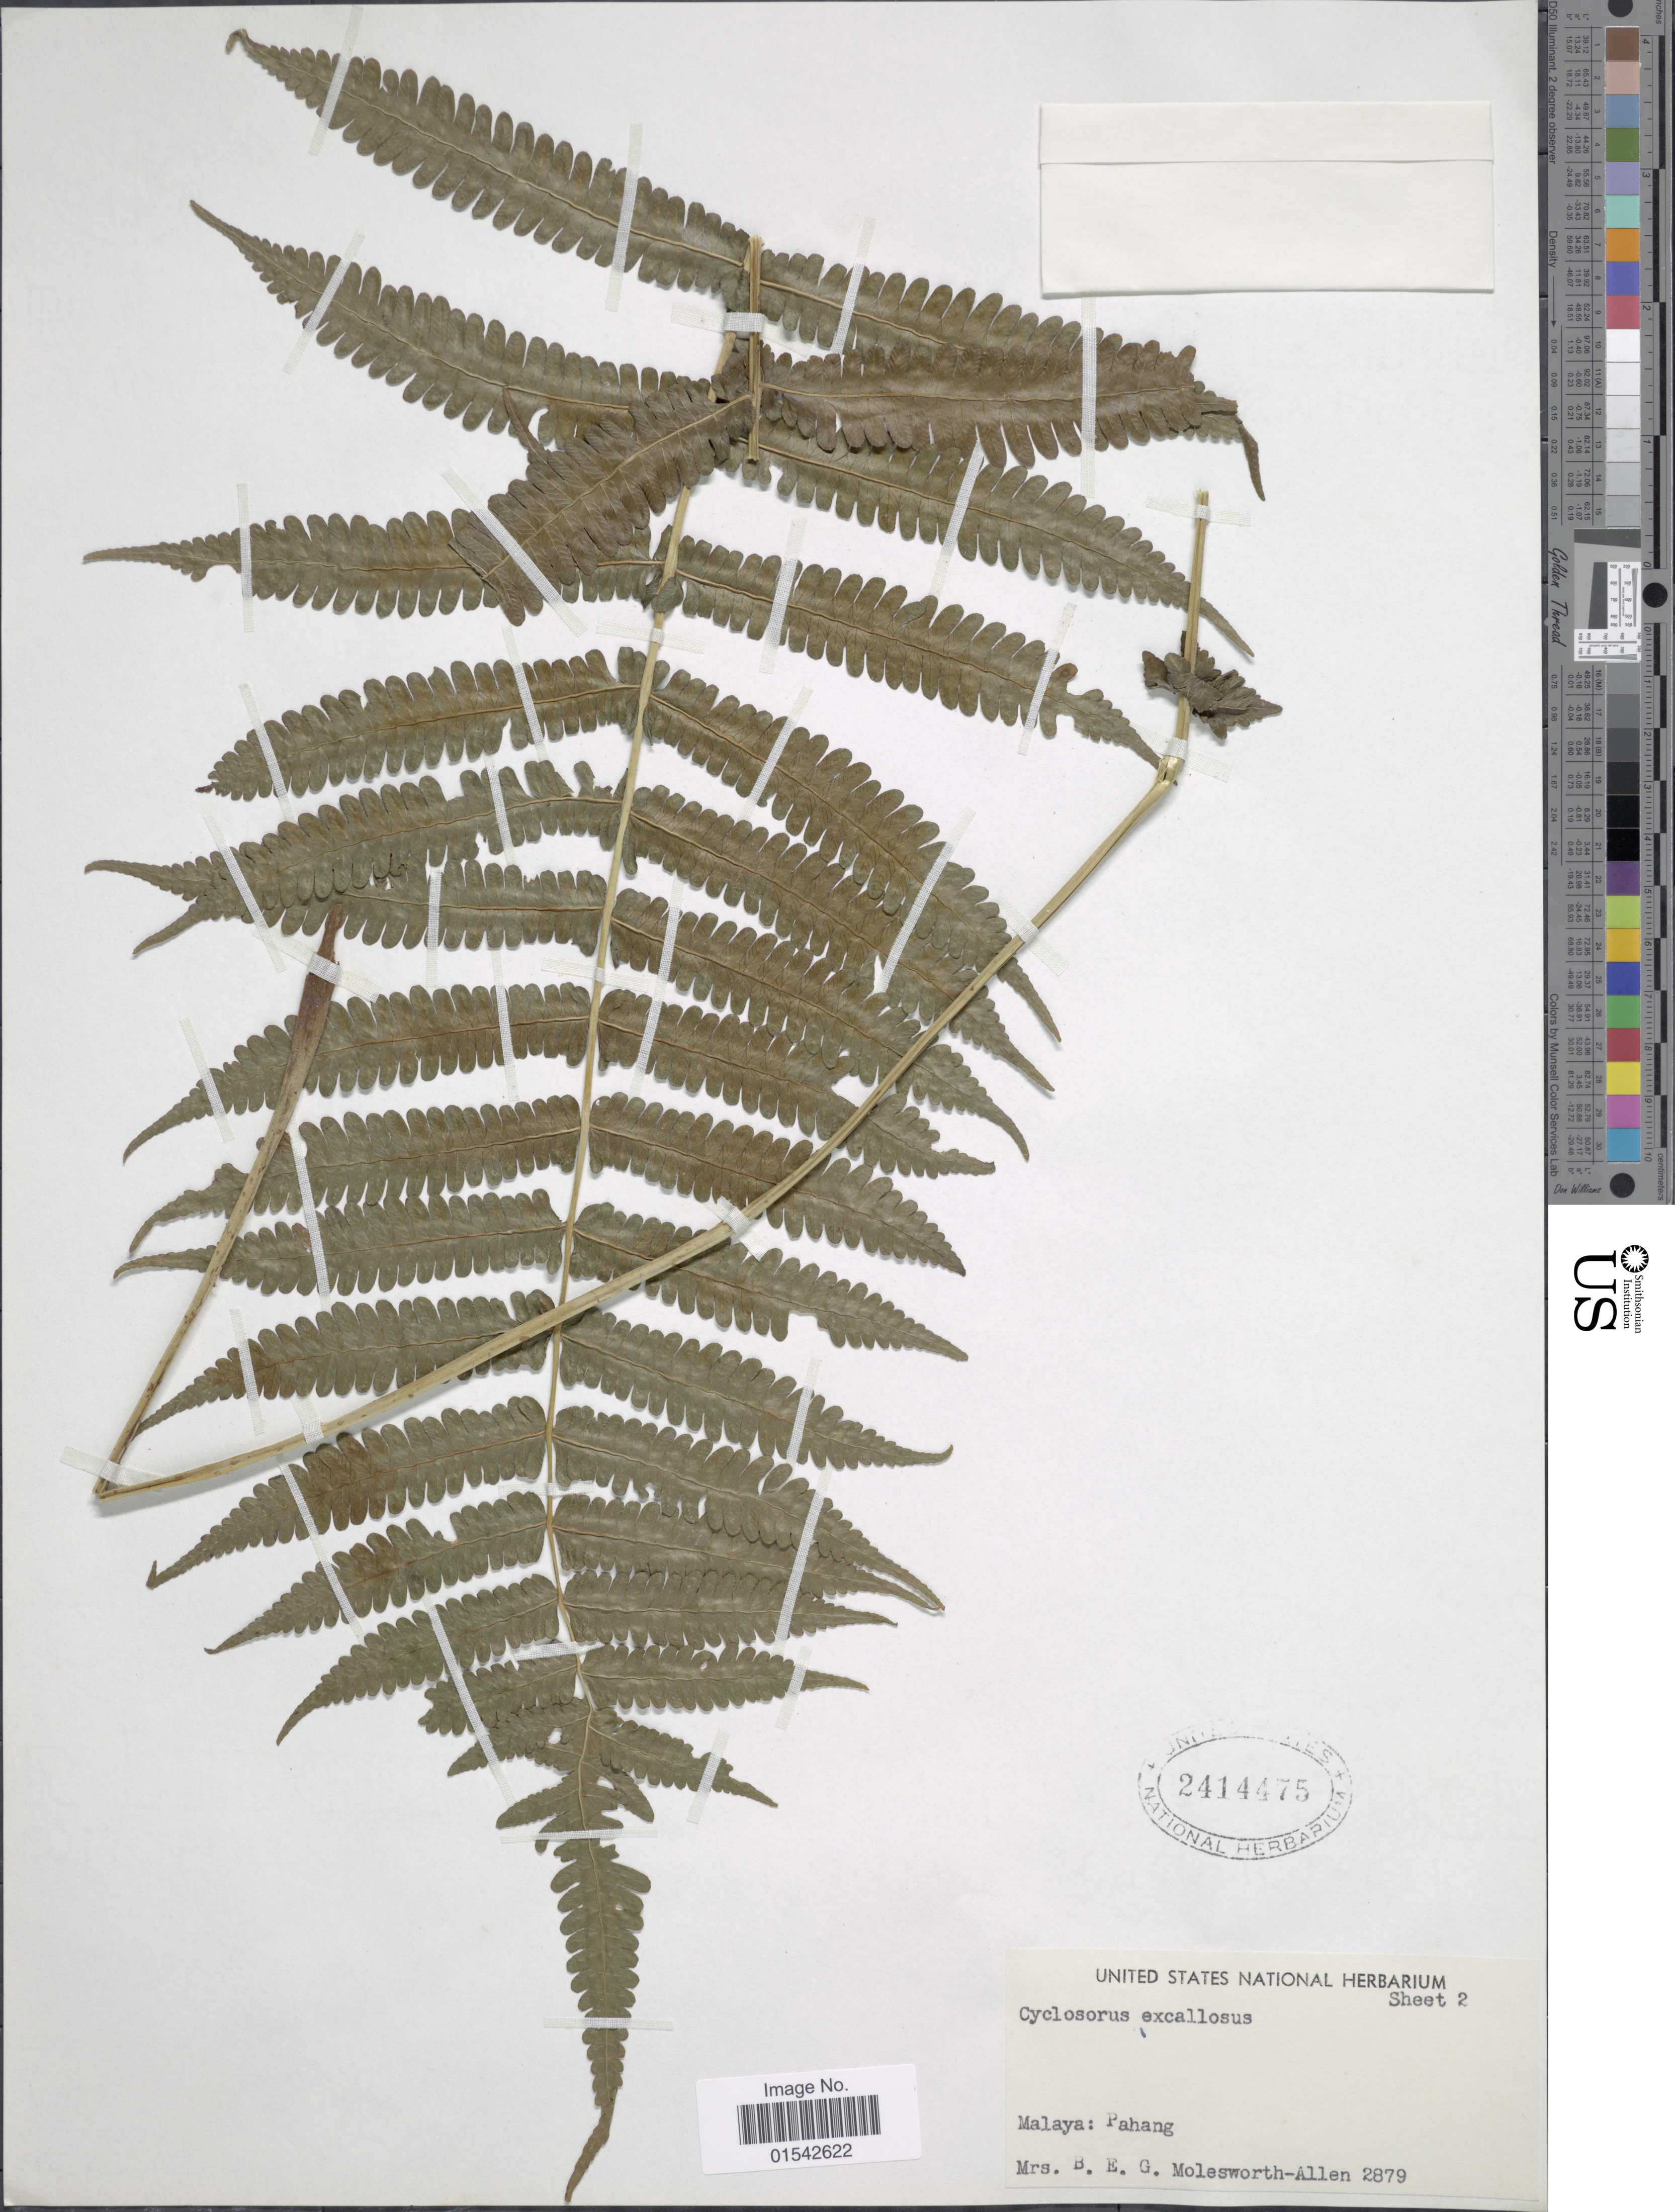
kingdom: Plantae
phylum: Tracheophyta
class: Polypodiopsida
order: Polypodiales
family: Thelypteridaceae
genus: Cyclosorus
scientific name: Cyclosorus excallosus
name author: Holttum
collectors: Mrs. B. E. G. Molesworth-Allen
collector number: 2879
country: Malaysia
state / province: Pahang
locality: Malaya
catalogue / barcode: US 2414475